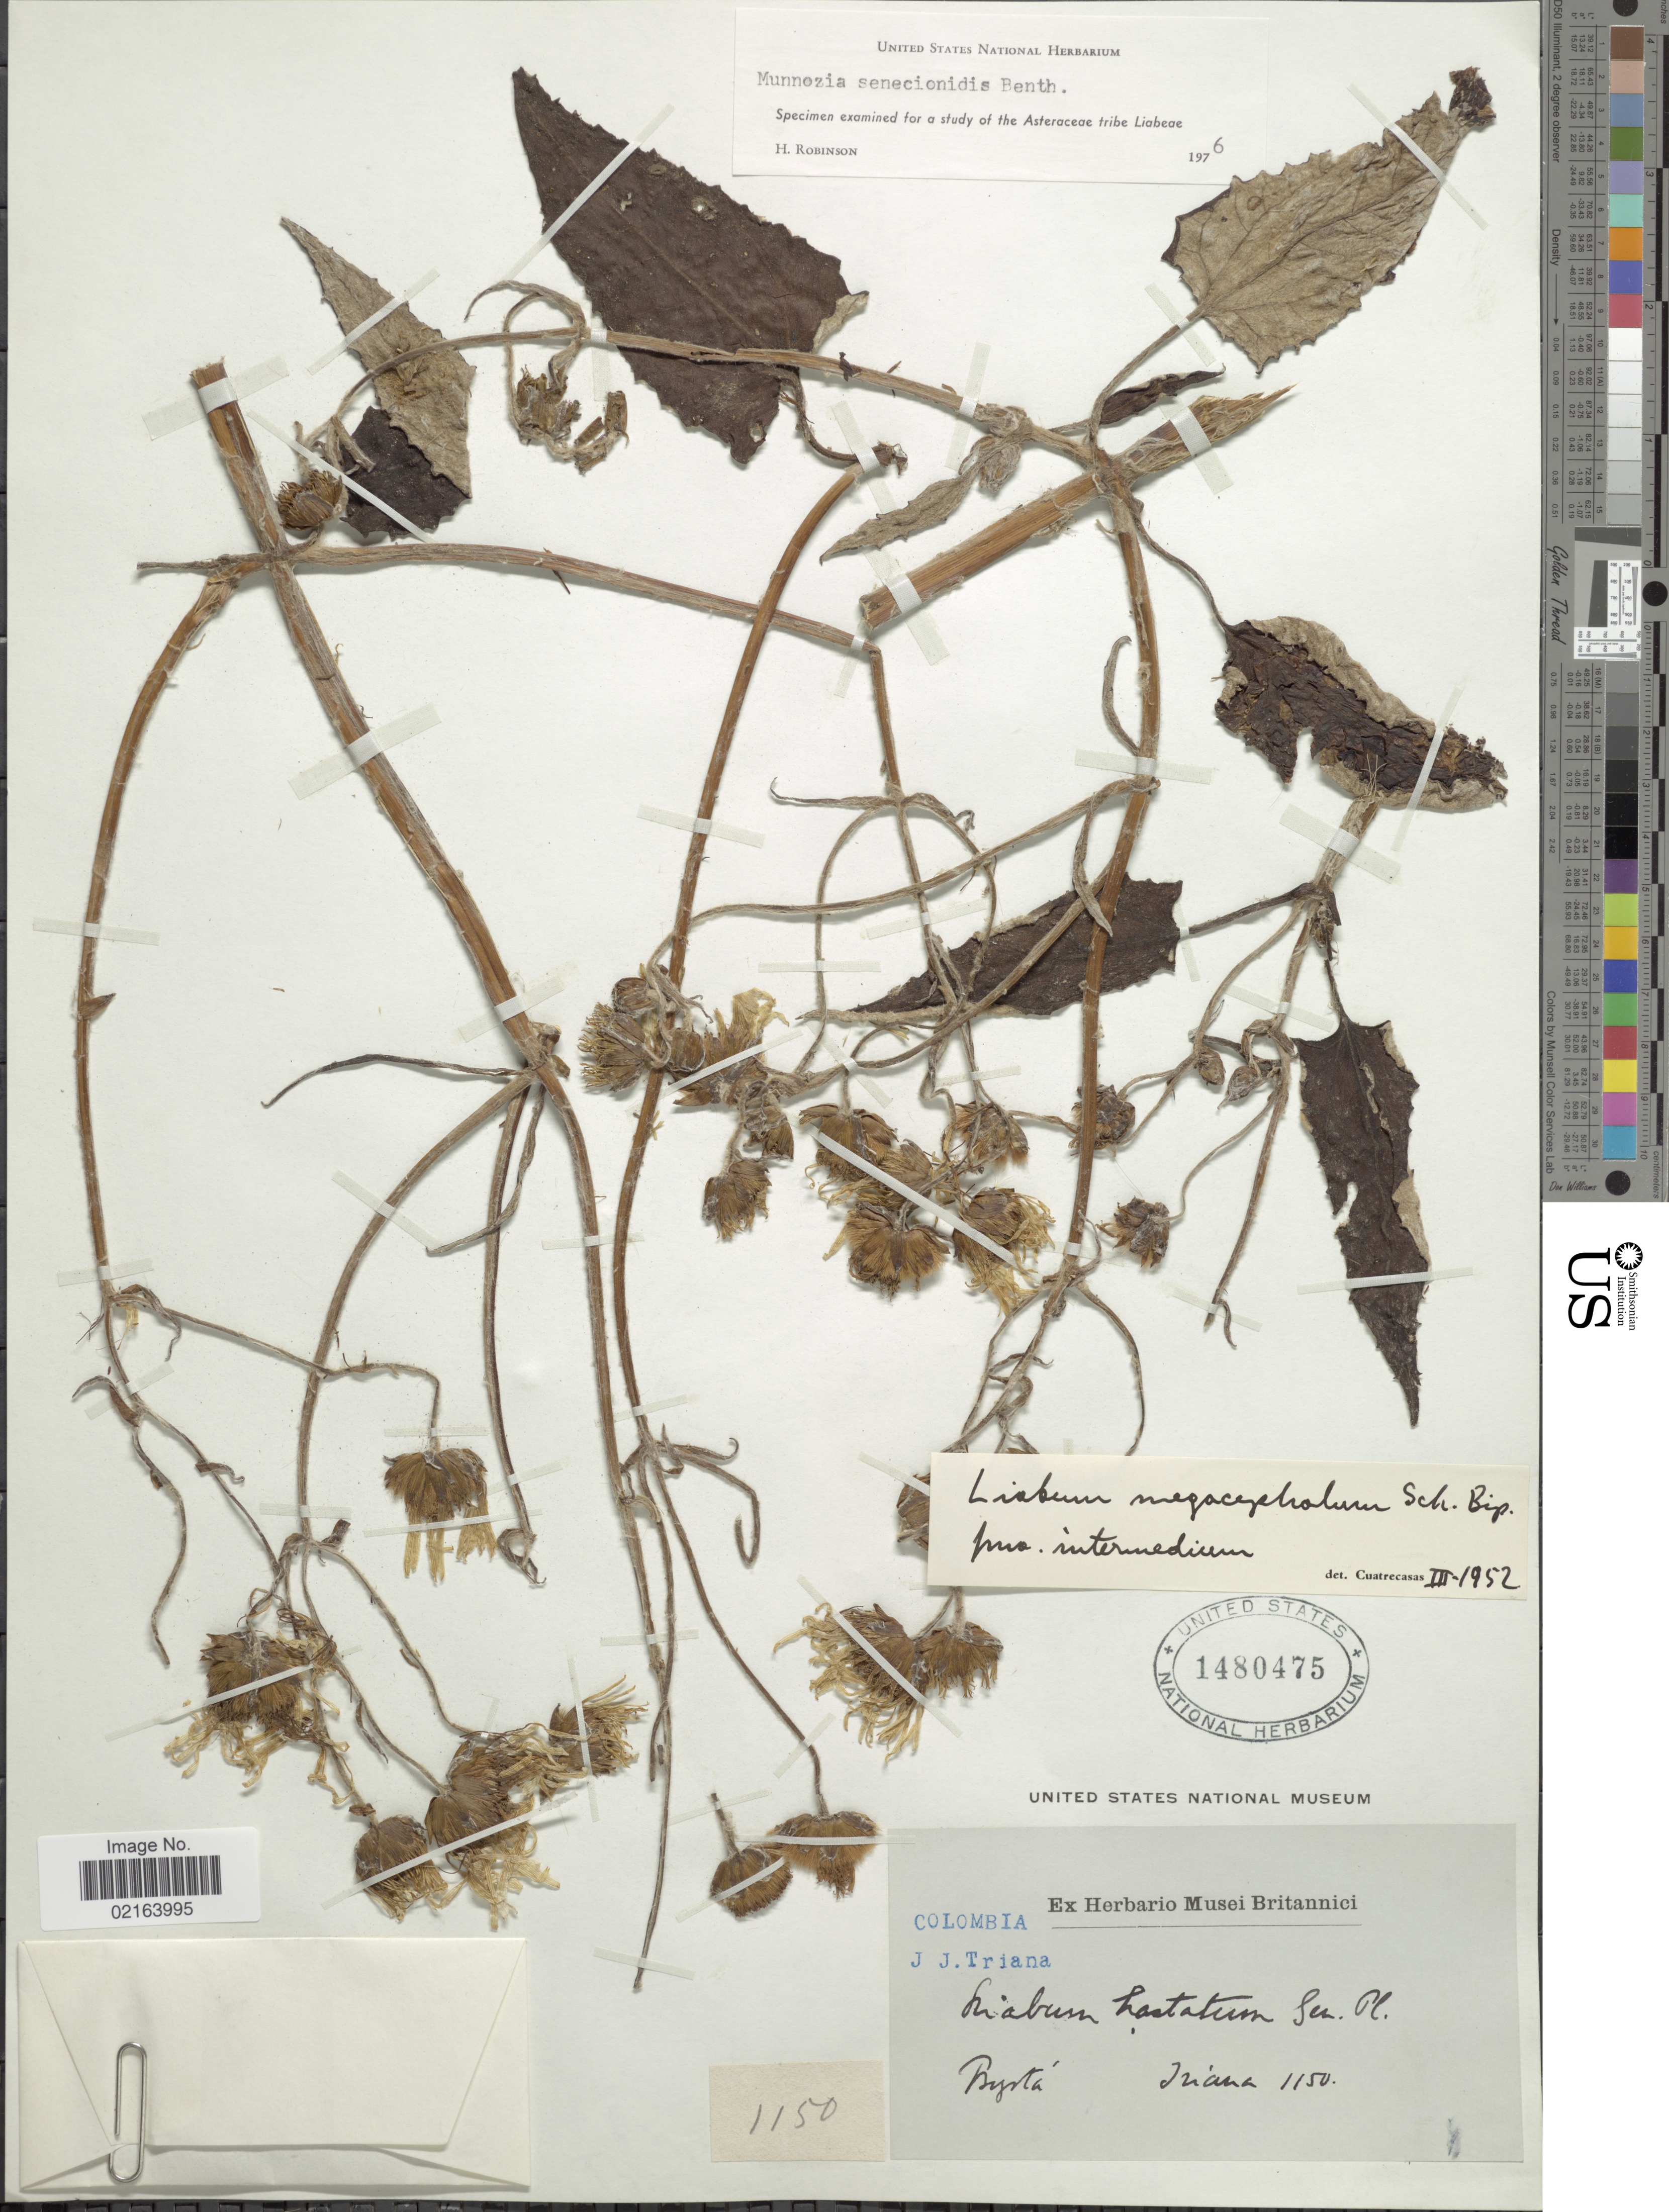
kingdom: Plantae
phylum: Tracheophyta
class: Magnoliopsida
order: Asterales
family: Asteraceae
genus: Munnozia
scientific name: Munnozia senecionidis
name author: Benth.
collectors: J. J. Triana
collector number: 1150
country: Colombia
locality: Bogota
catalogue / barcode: US 1480475